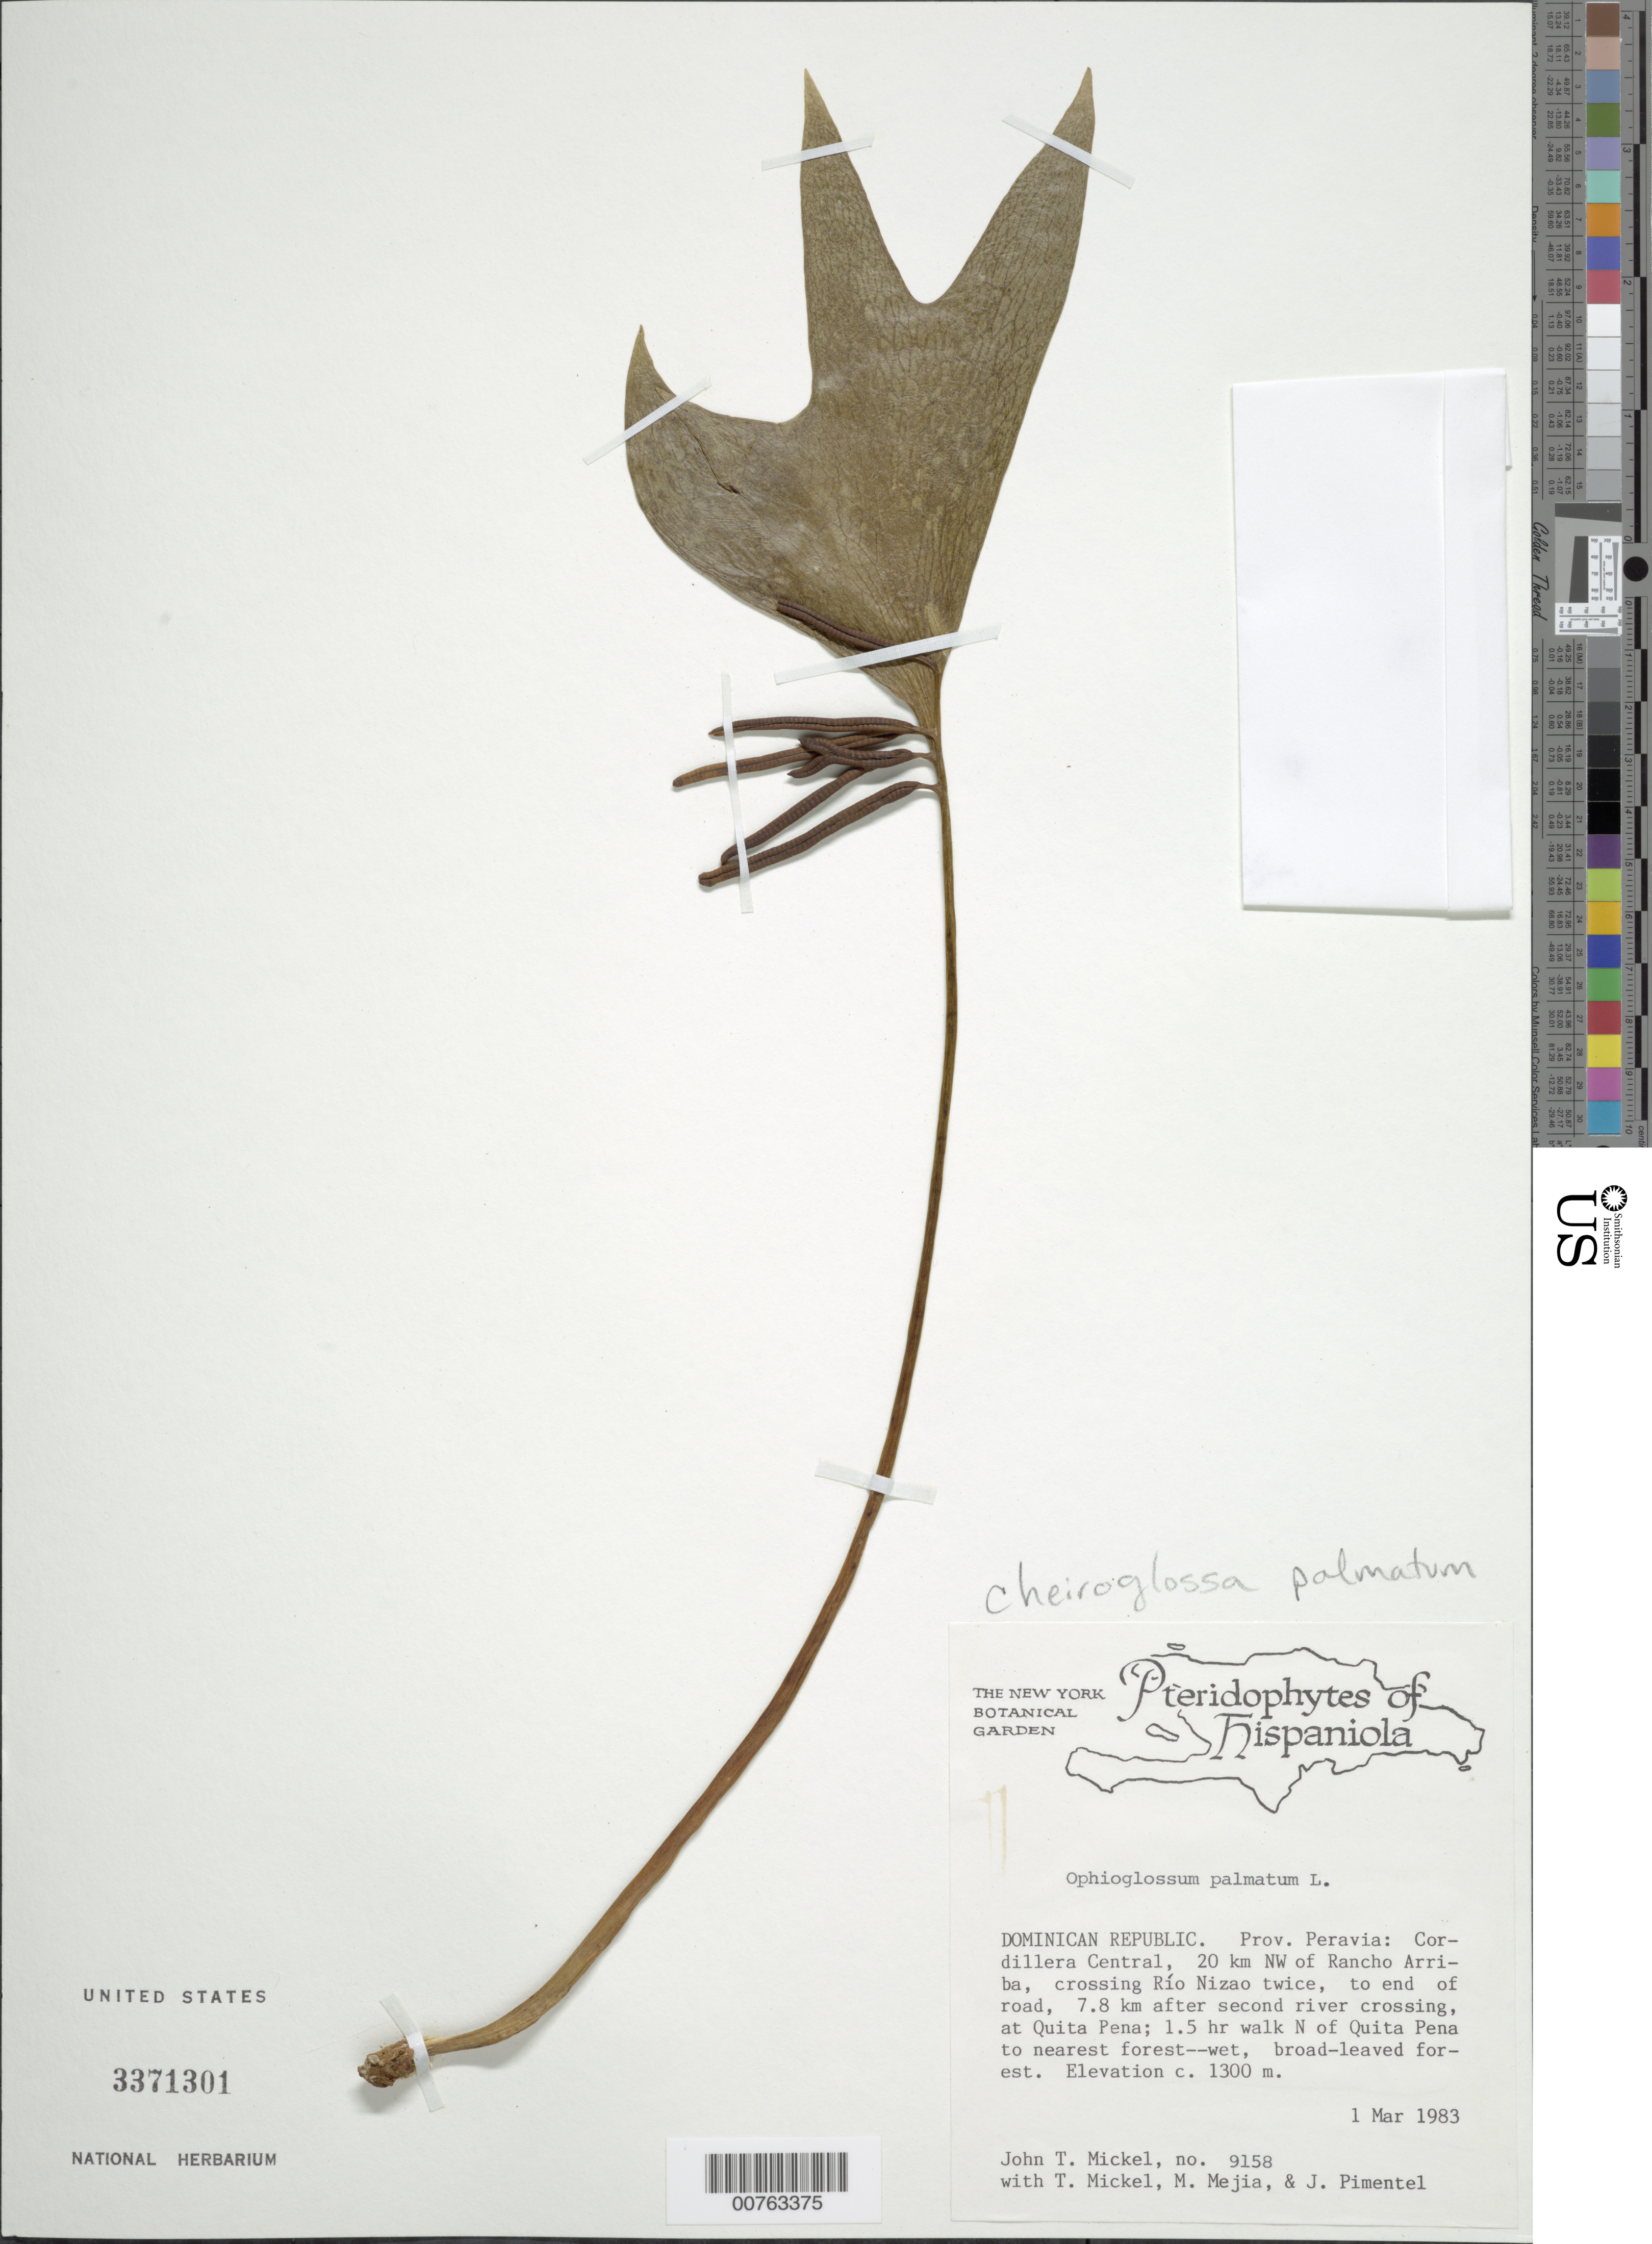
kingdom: Plantae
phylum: Tracheophyta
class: Polypodiopsida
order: Ophioglossales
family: Ophioglossaceae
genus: Cheiroglossa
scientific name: Cheiroglossa palmata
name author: (L.) C. Presl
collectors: J. T. Mickel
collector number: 9158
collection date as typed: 01 Mar 1983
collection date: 1983-03-01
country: Dominican Republic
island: Hispaniola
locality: Provincia Peravia, Cordillera Central, 20 km NW of rancho Arriba, crossing Rio Nizao twice, to end of road, 7.8 km after second river crossing, at Quita Pena, 1.5 hr walk N of Quita Pena to nearest forest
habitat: Wet, broad-leaved forest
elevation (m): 1300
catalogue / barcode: US 3371301